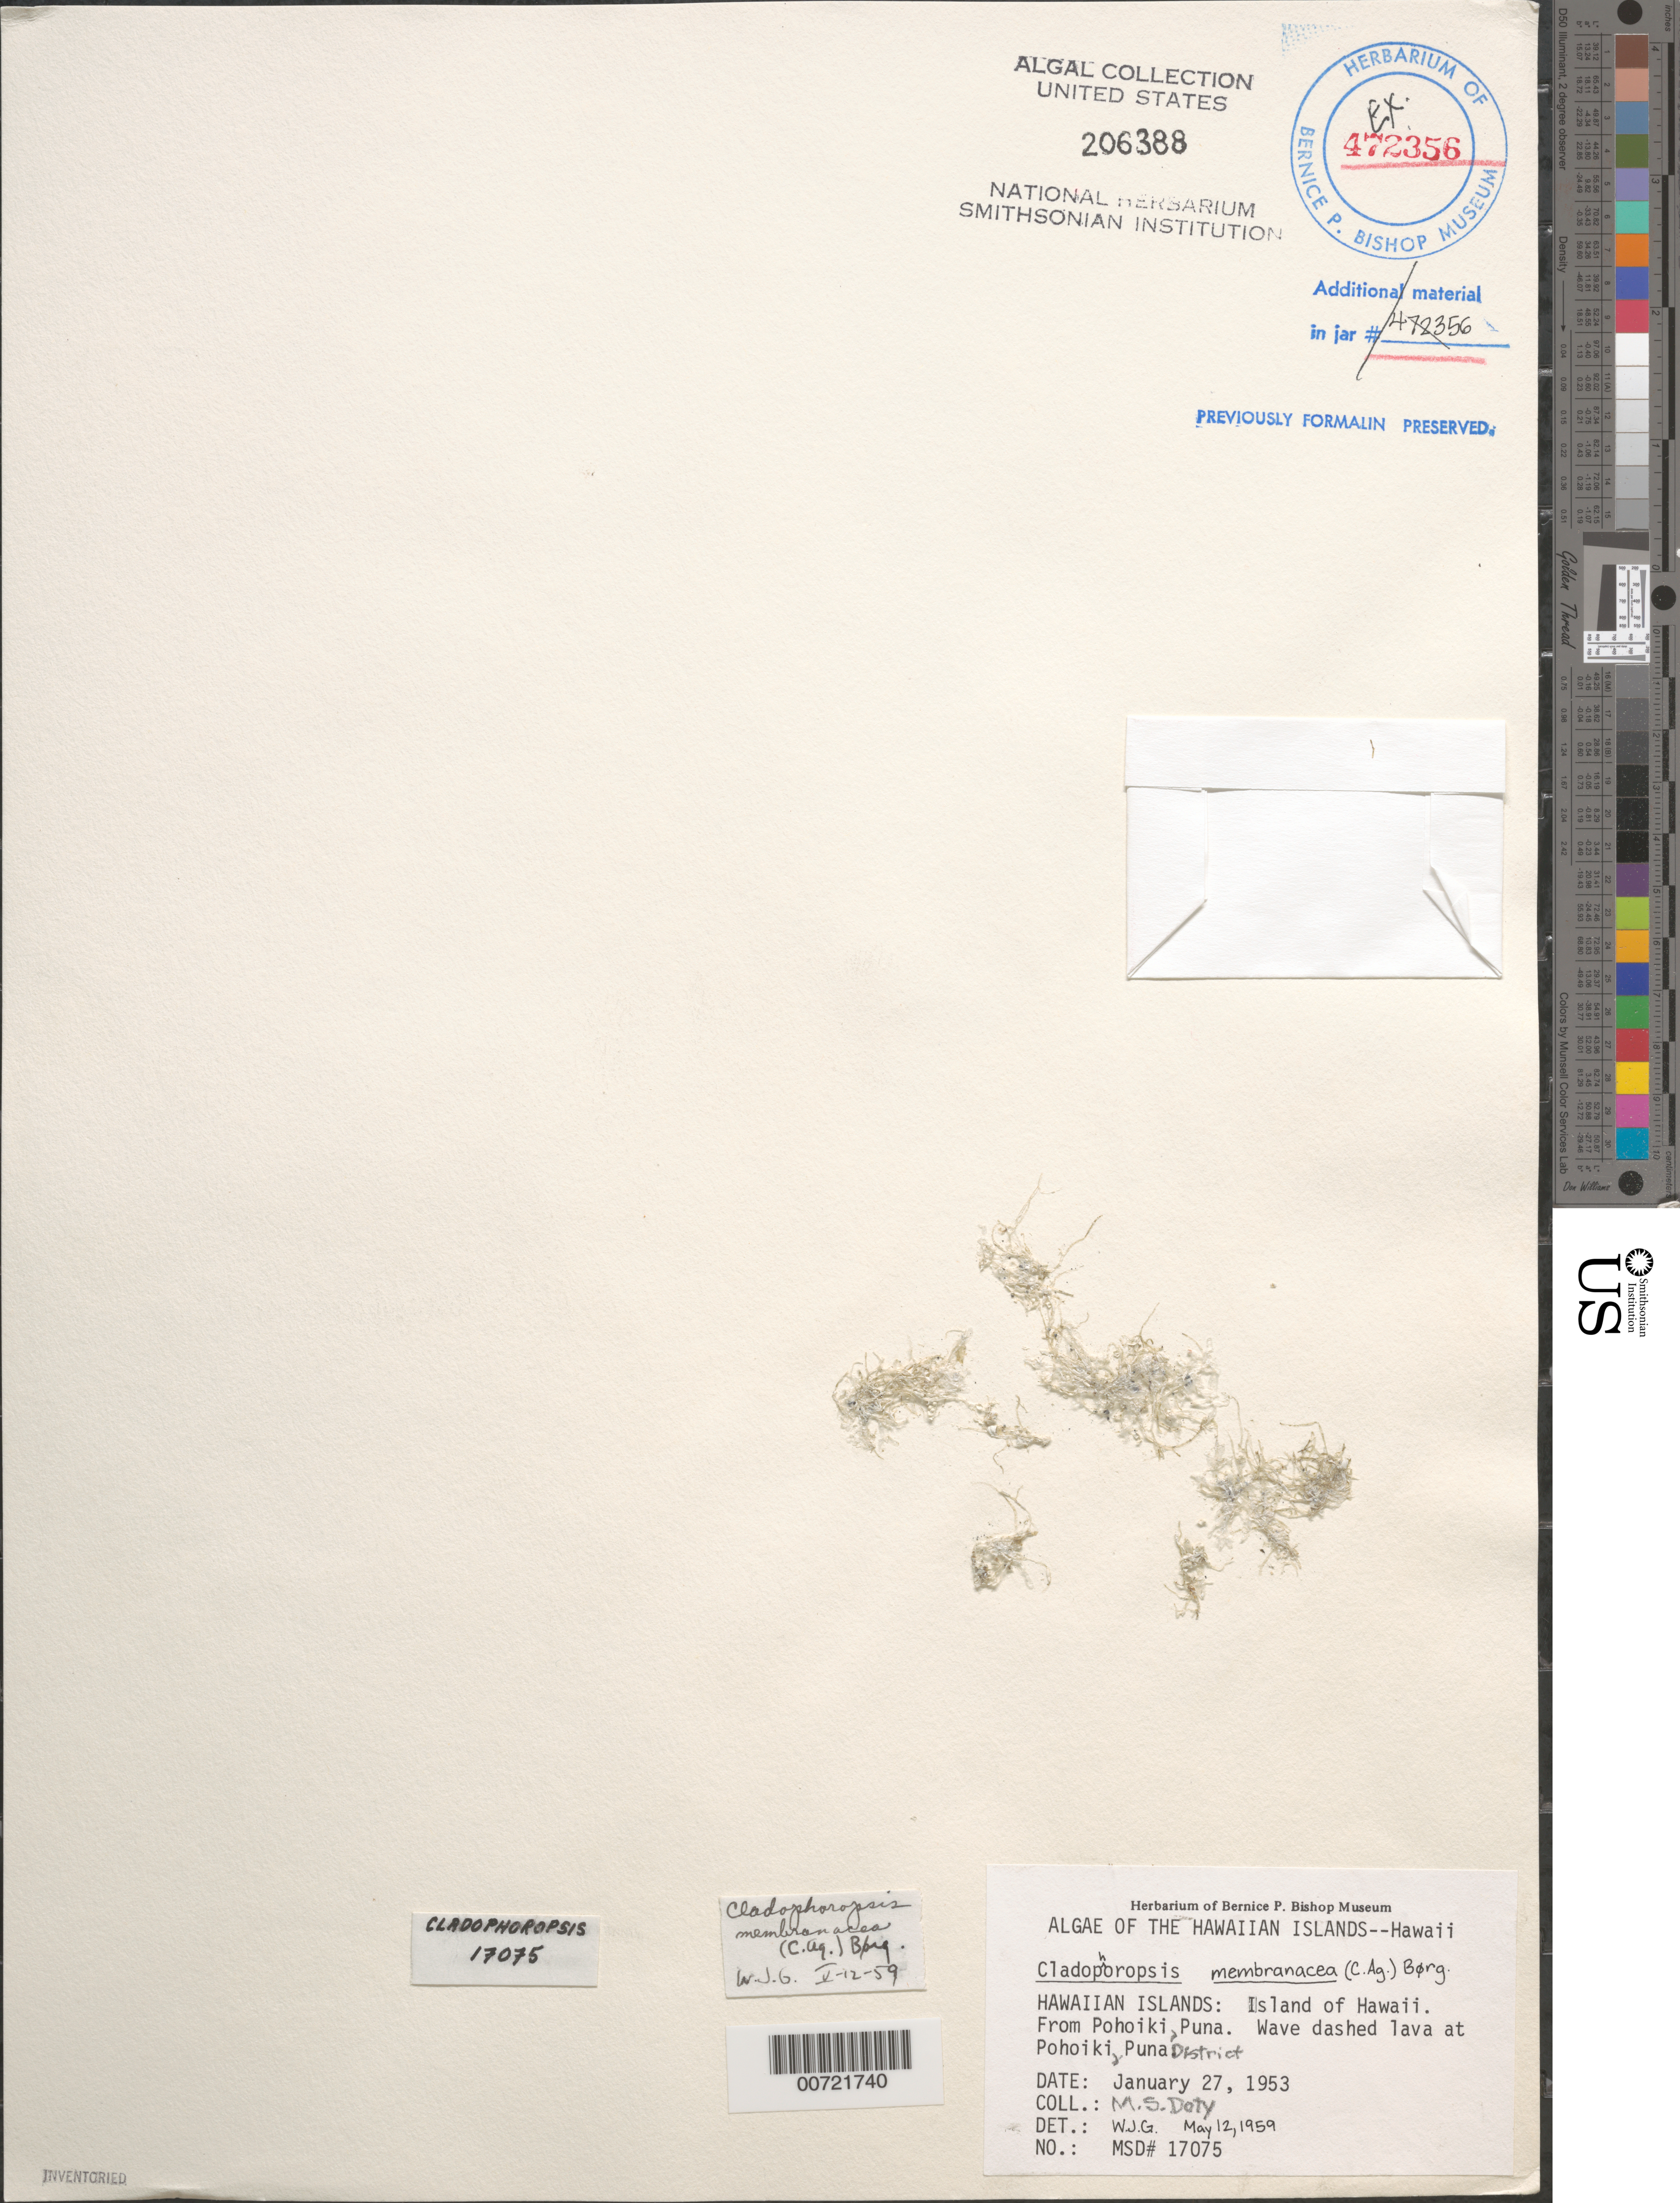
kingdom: Plantae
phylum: Chlorophyta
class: Ulvophyceae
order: Siphonocladales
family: Boodleaceae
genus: Cladophoropsis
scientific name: Cladophoropsis membranacea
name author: (Hofman-Bang) Børgesen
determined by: Gilbert, W. J.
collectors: M. S. Doty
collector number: MSD 17075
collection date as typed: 27 Jan 1953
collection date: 1953-01-27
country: United States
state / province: Hawaii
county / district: Hawaii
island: Hawaii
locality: Pohoiki, Puna District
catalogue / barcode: US 206388